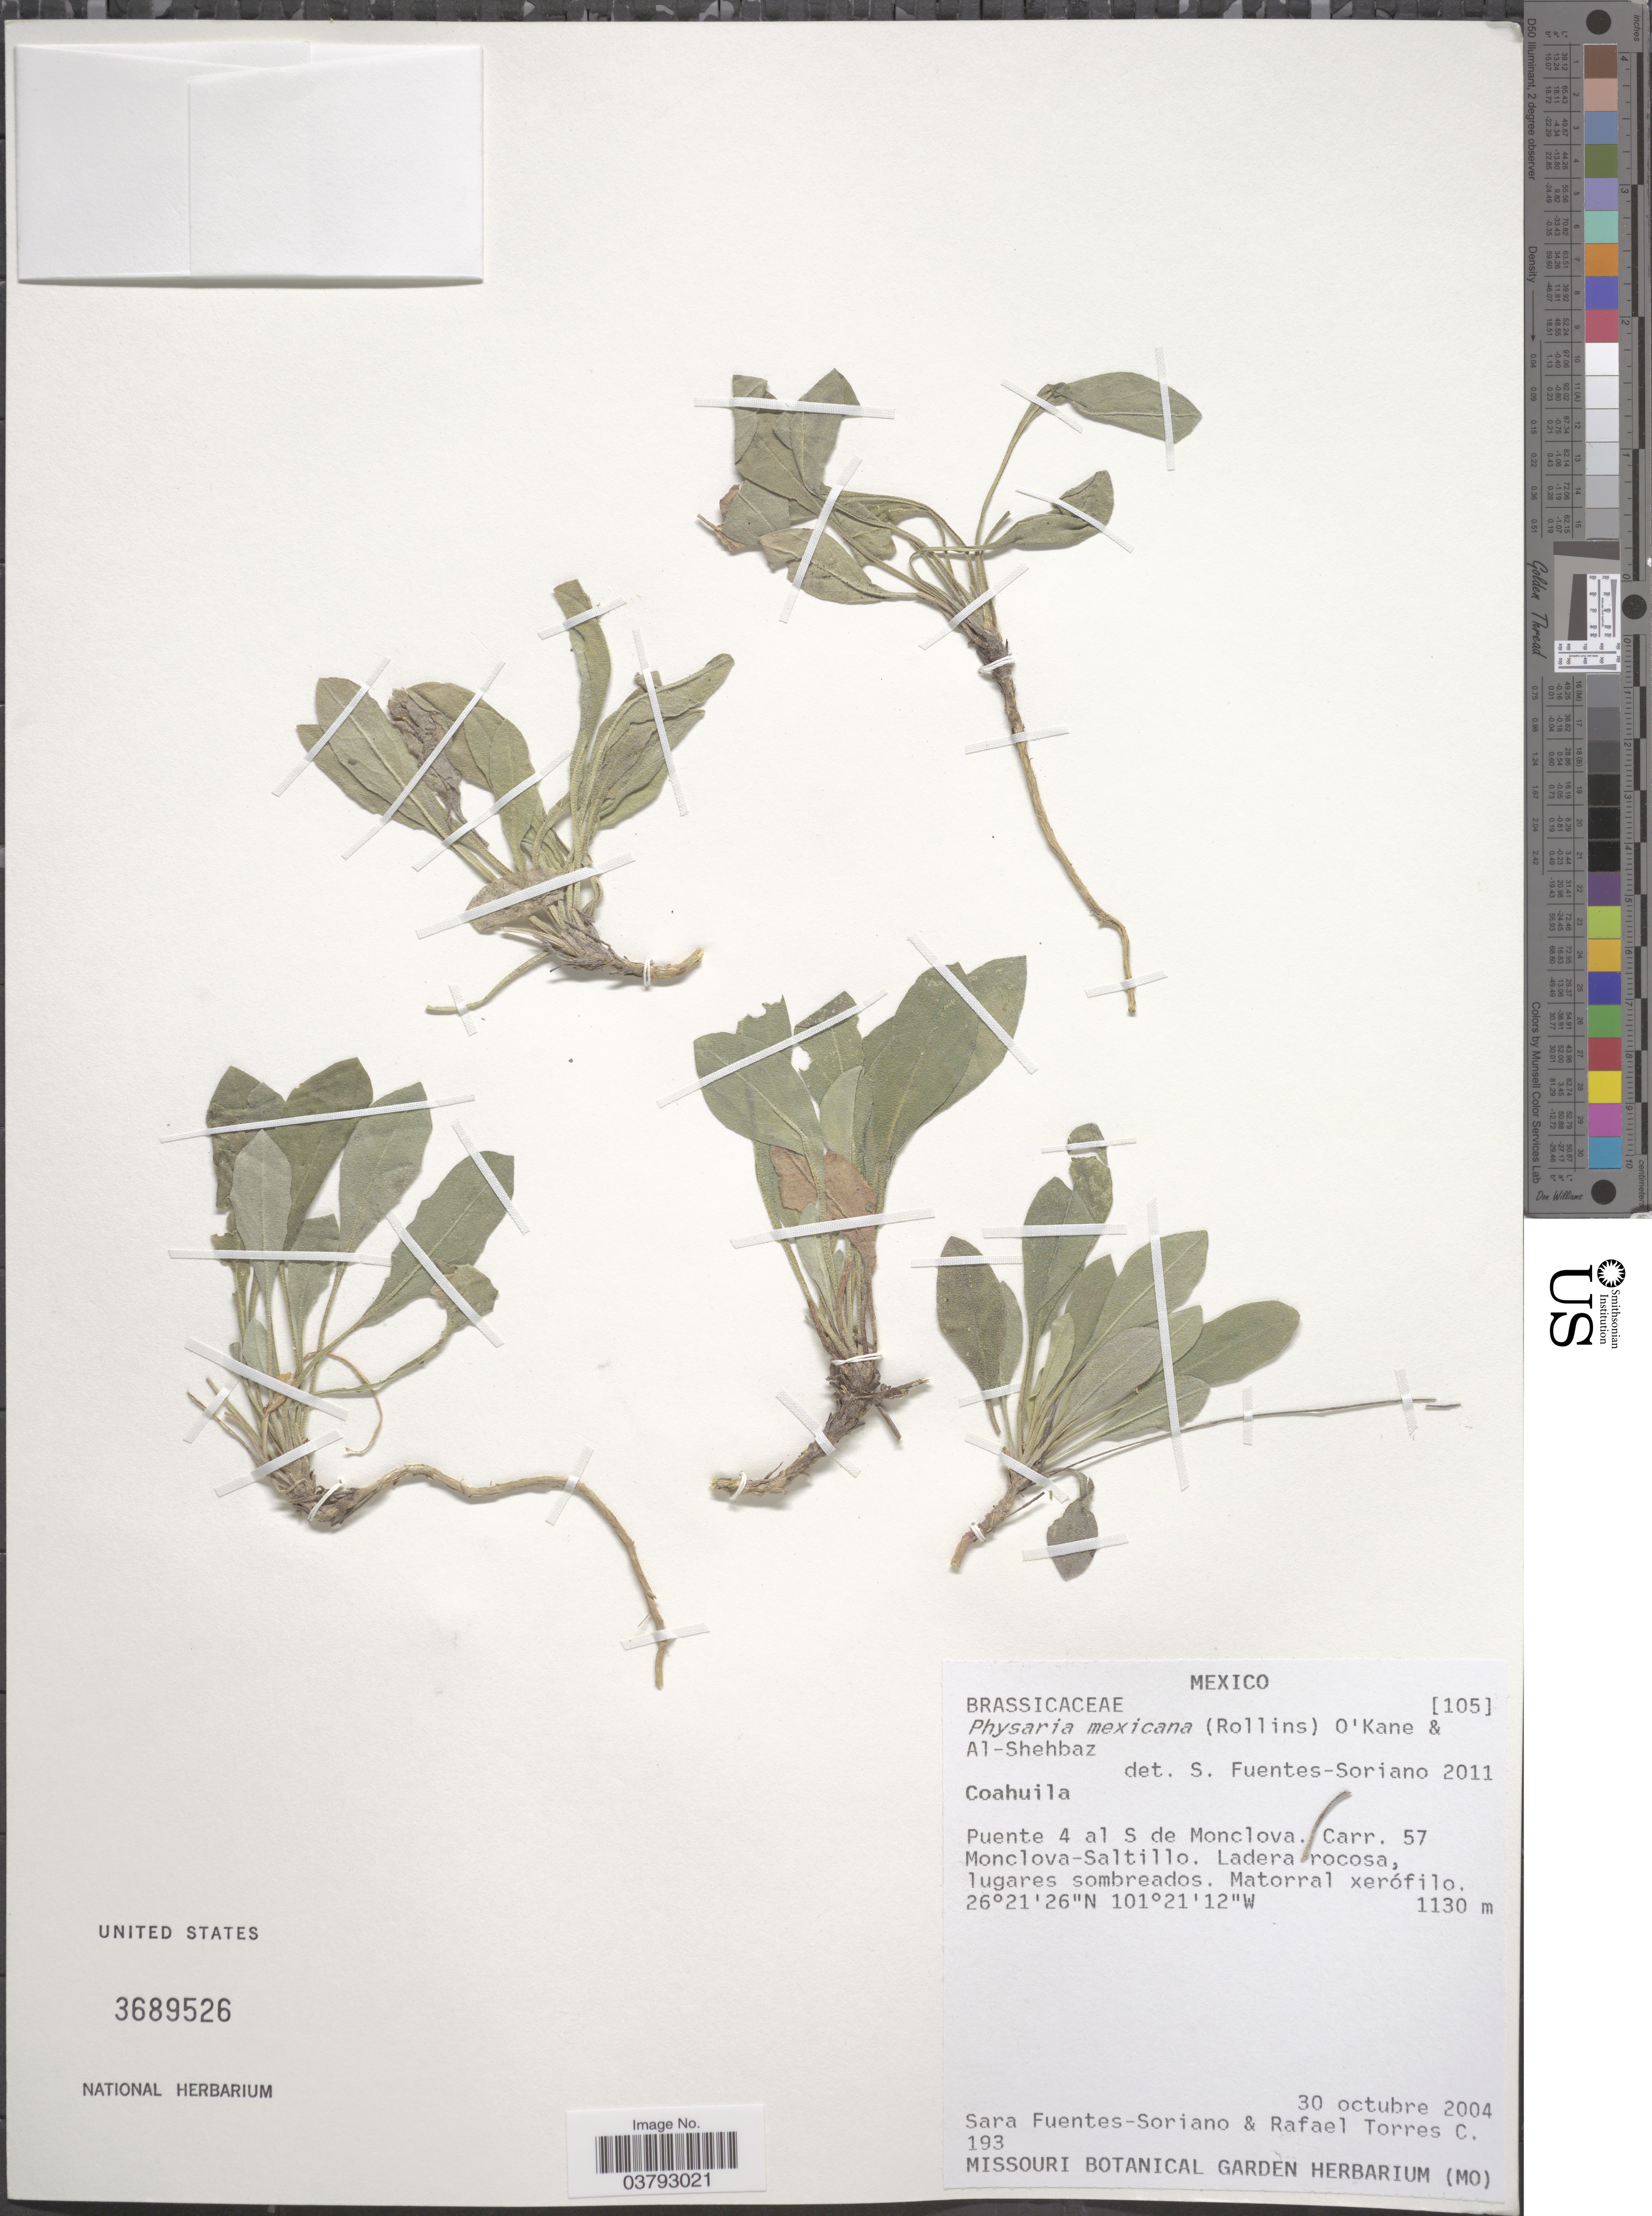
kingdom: Plantae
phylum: Tracheophyta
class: Magnoliopsida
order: Brassicales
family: Brassicaceae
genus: Physaria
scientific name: Physaria mexicana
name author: (Rollins) O'Kane & Al-Shehbaz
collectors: S. Fuentes-Soriano & R. Torres C.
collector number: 193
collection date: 2004-10-30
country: Mexico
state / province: Coahuila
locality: Puente 4 al S de Monclova. Carr. 57 Monclova-Saltillo.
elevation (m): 1130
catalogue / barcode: US 3689526